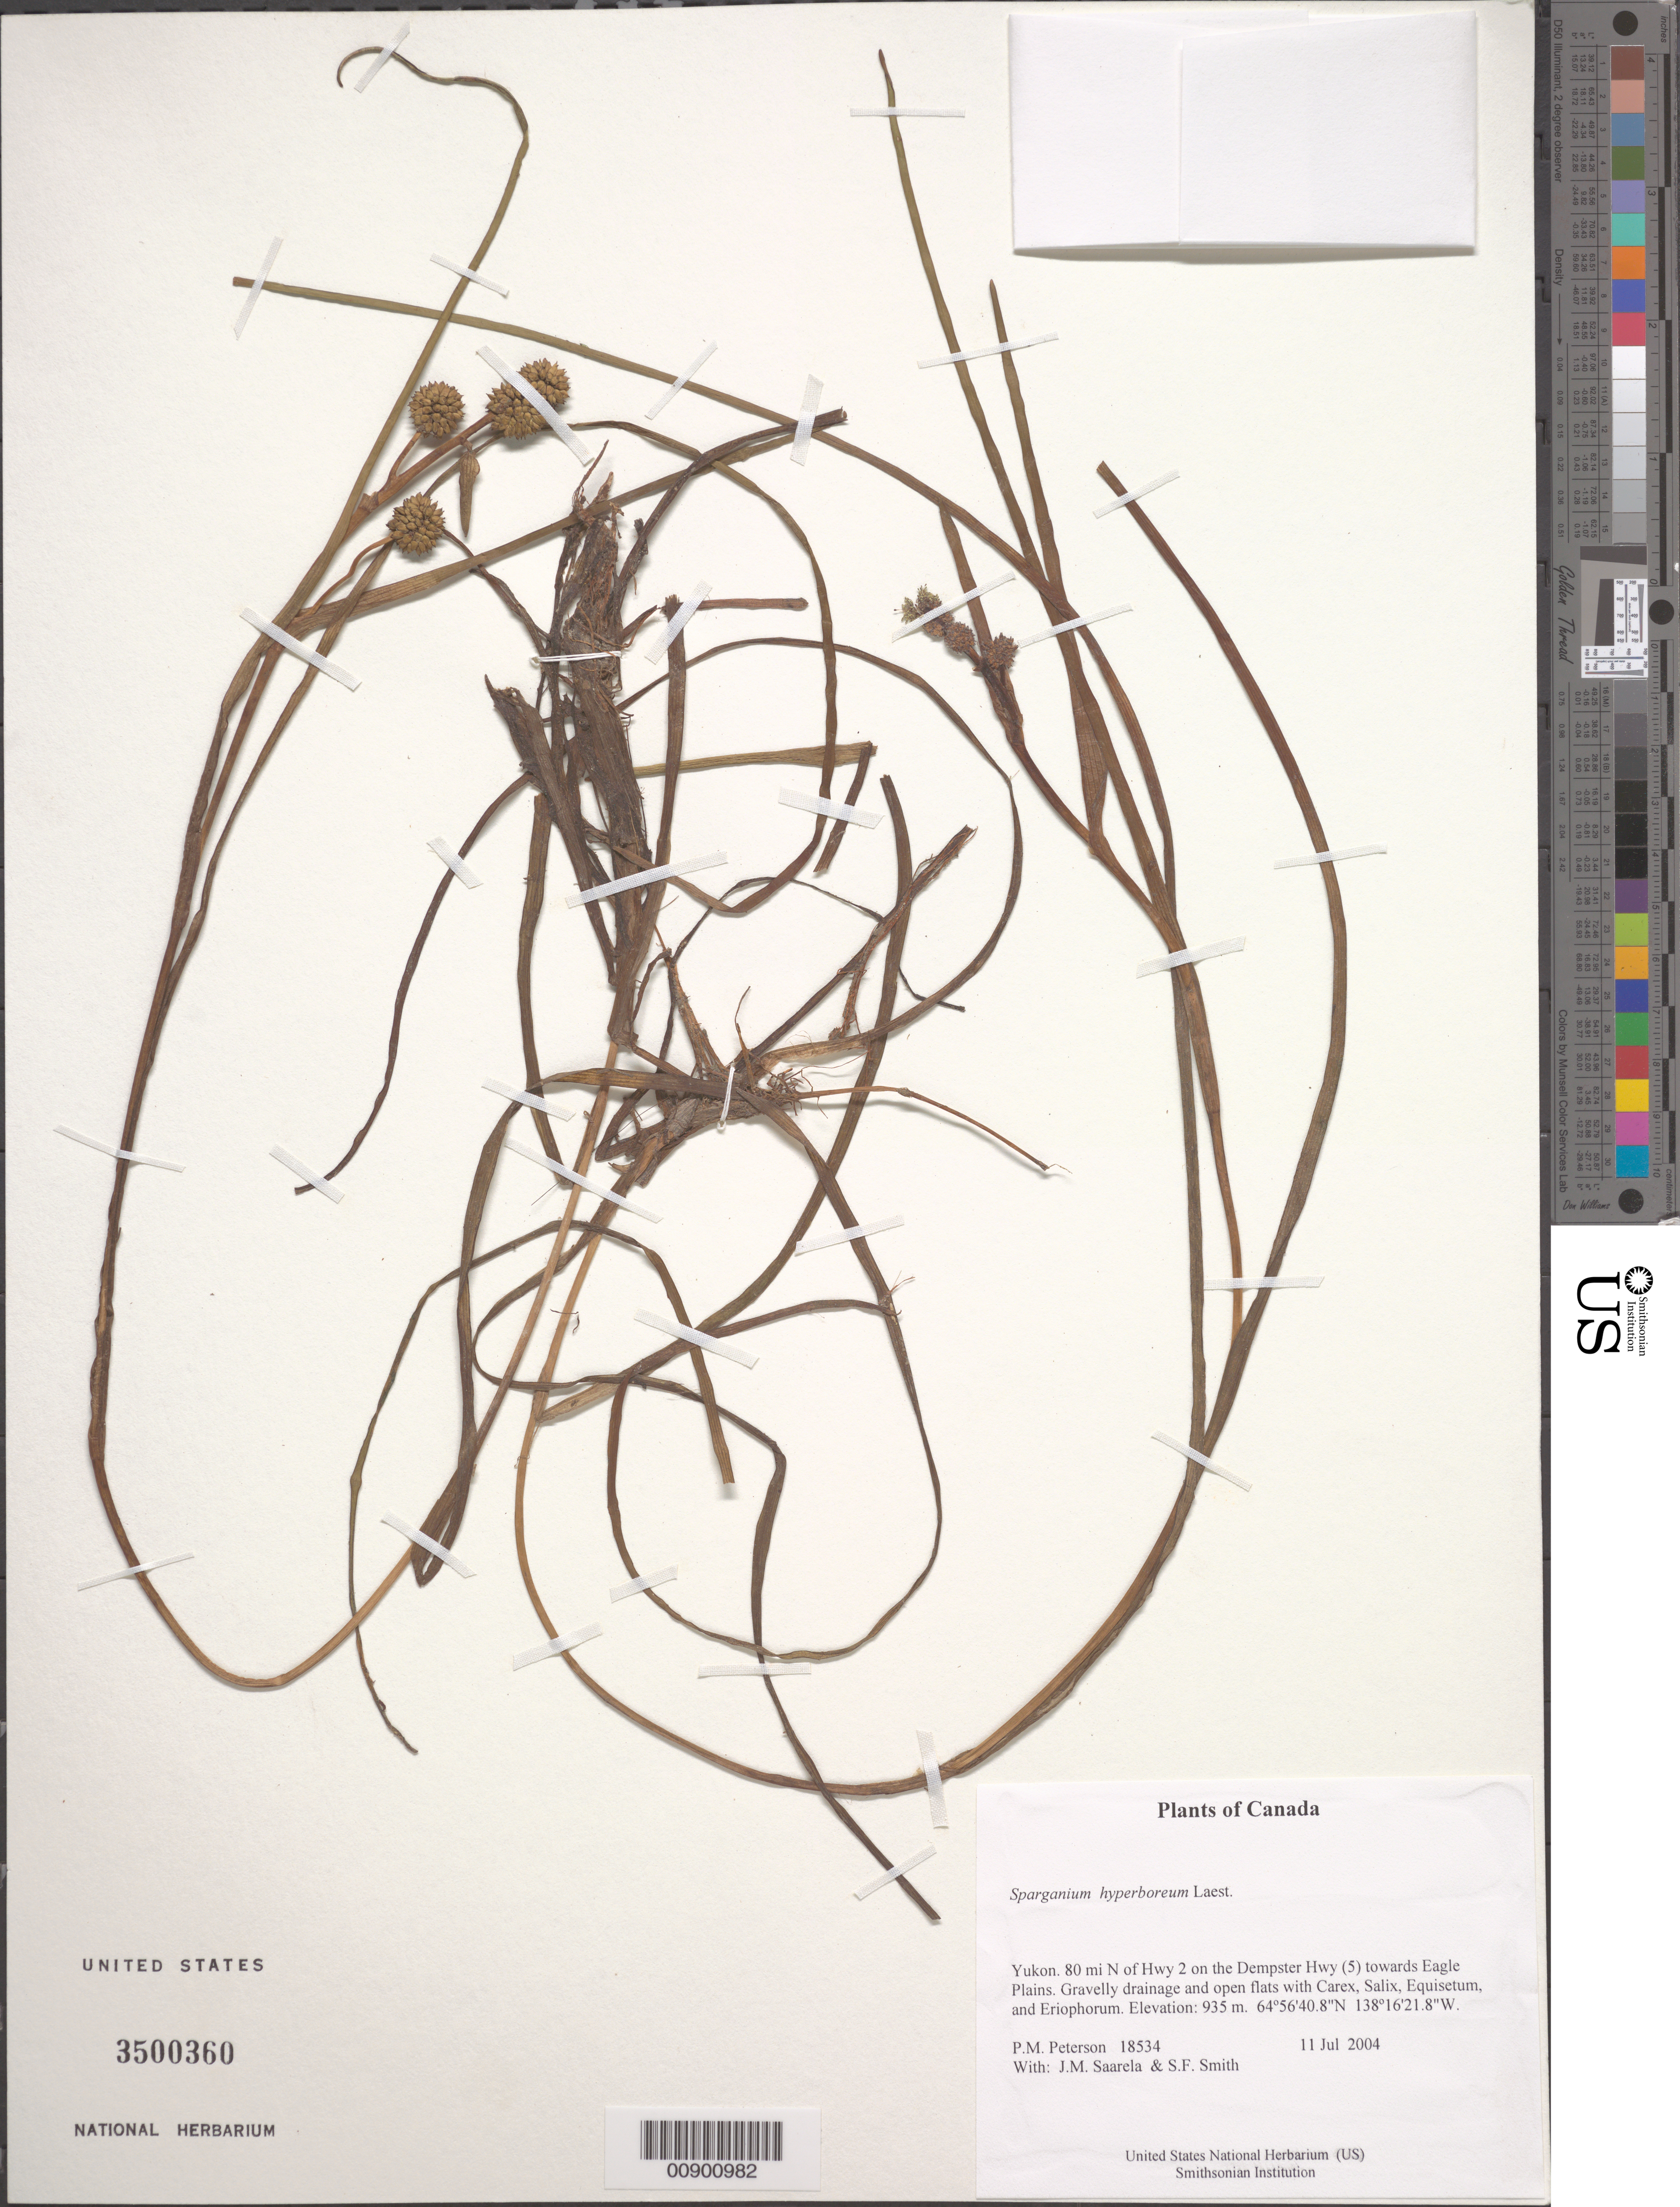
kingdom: Plantae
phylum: Tracheophyta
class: Liliopsida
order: Poales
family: Typhaceae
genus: Sparganium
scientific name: Sparganium hyperboreum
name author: Beurl. ex Laest.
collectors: P. M. Peterson, J. Saarela & S.F. Smith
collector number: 18534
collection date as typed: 11 Jul 2004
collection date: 2004-07-11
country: Canada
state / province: Yukon Territory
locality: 80 mi N of Hwy 2 on the Dempster Hwy (5) towards Eagle Plains. Gravelly drainage and open flats with Carex, Salix, Equisetum, and Eriophorum.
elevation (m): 935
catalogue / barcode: US 3500360